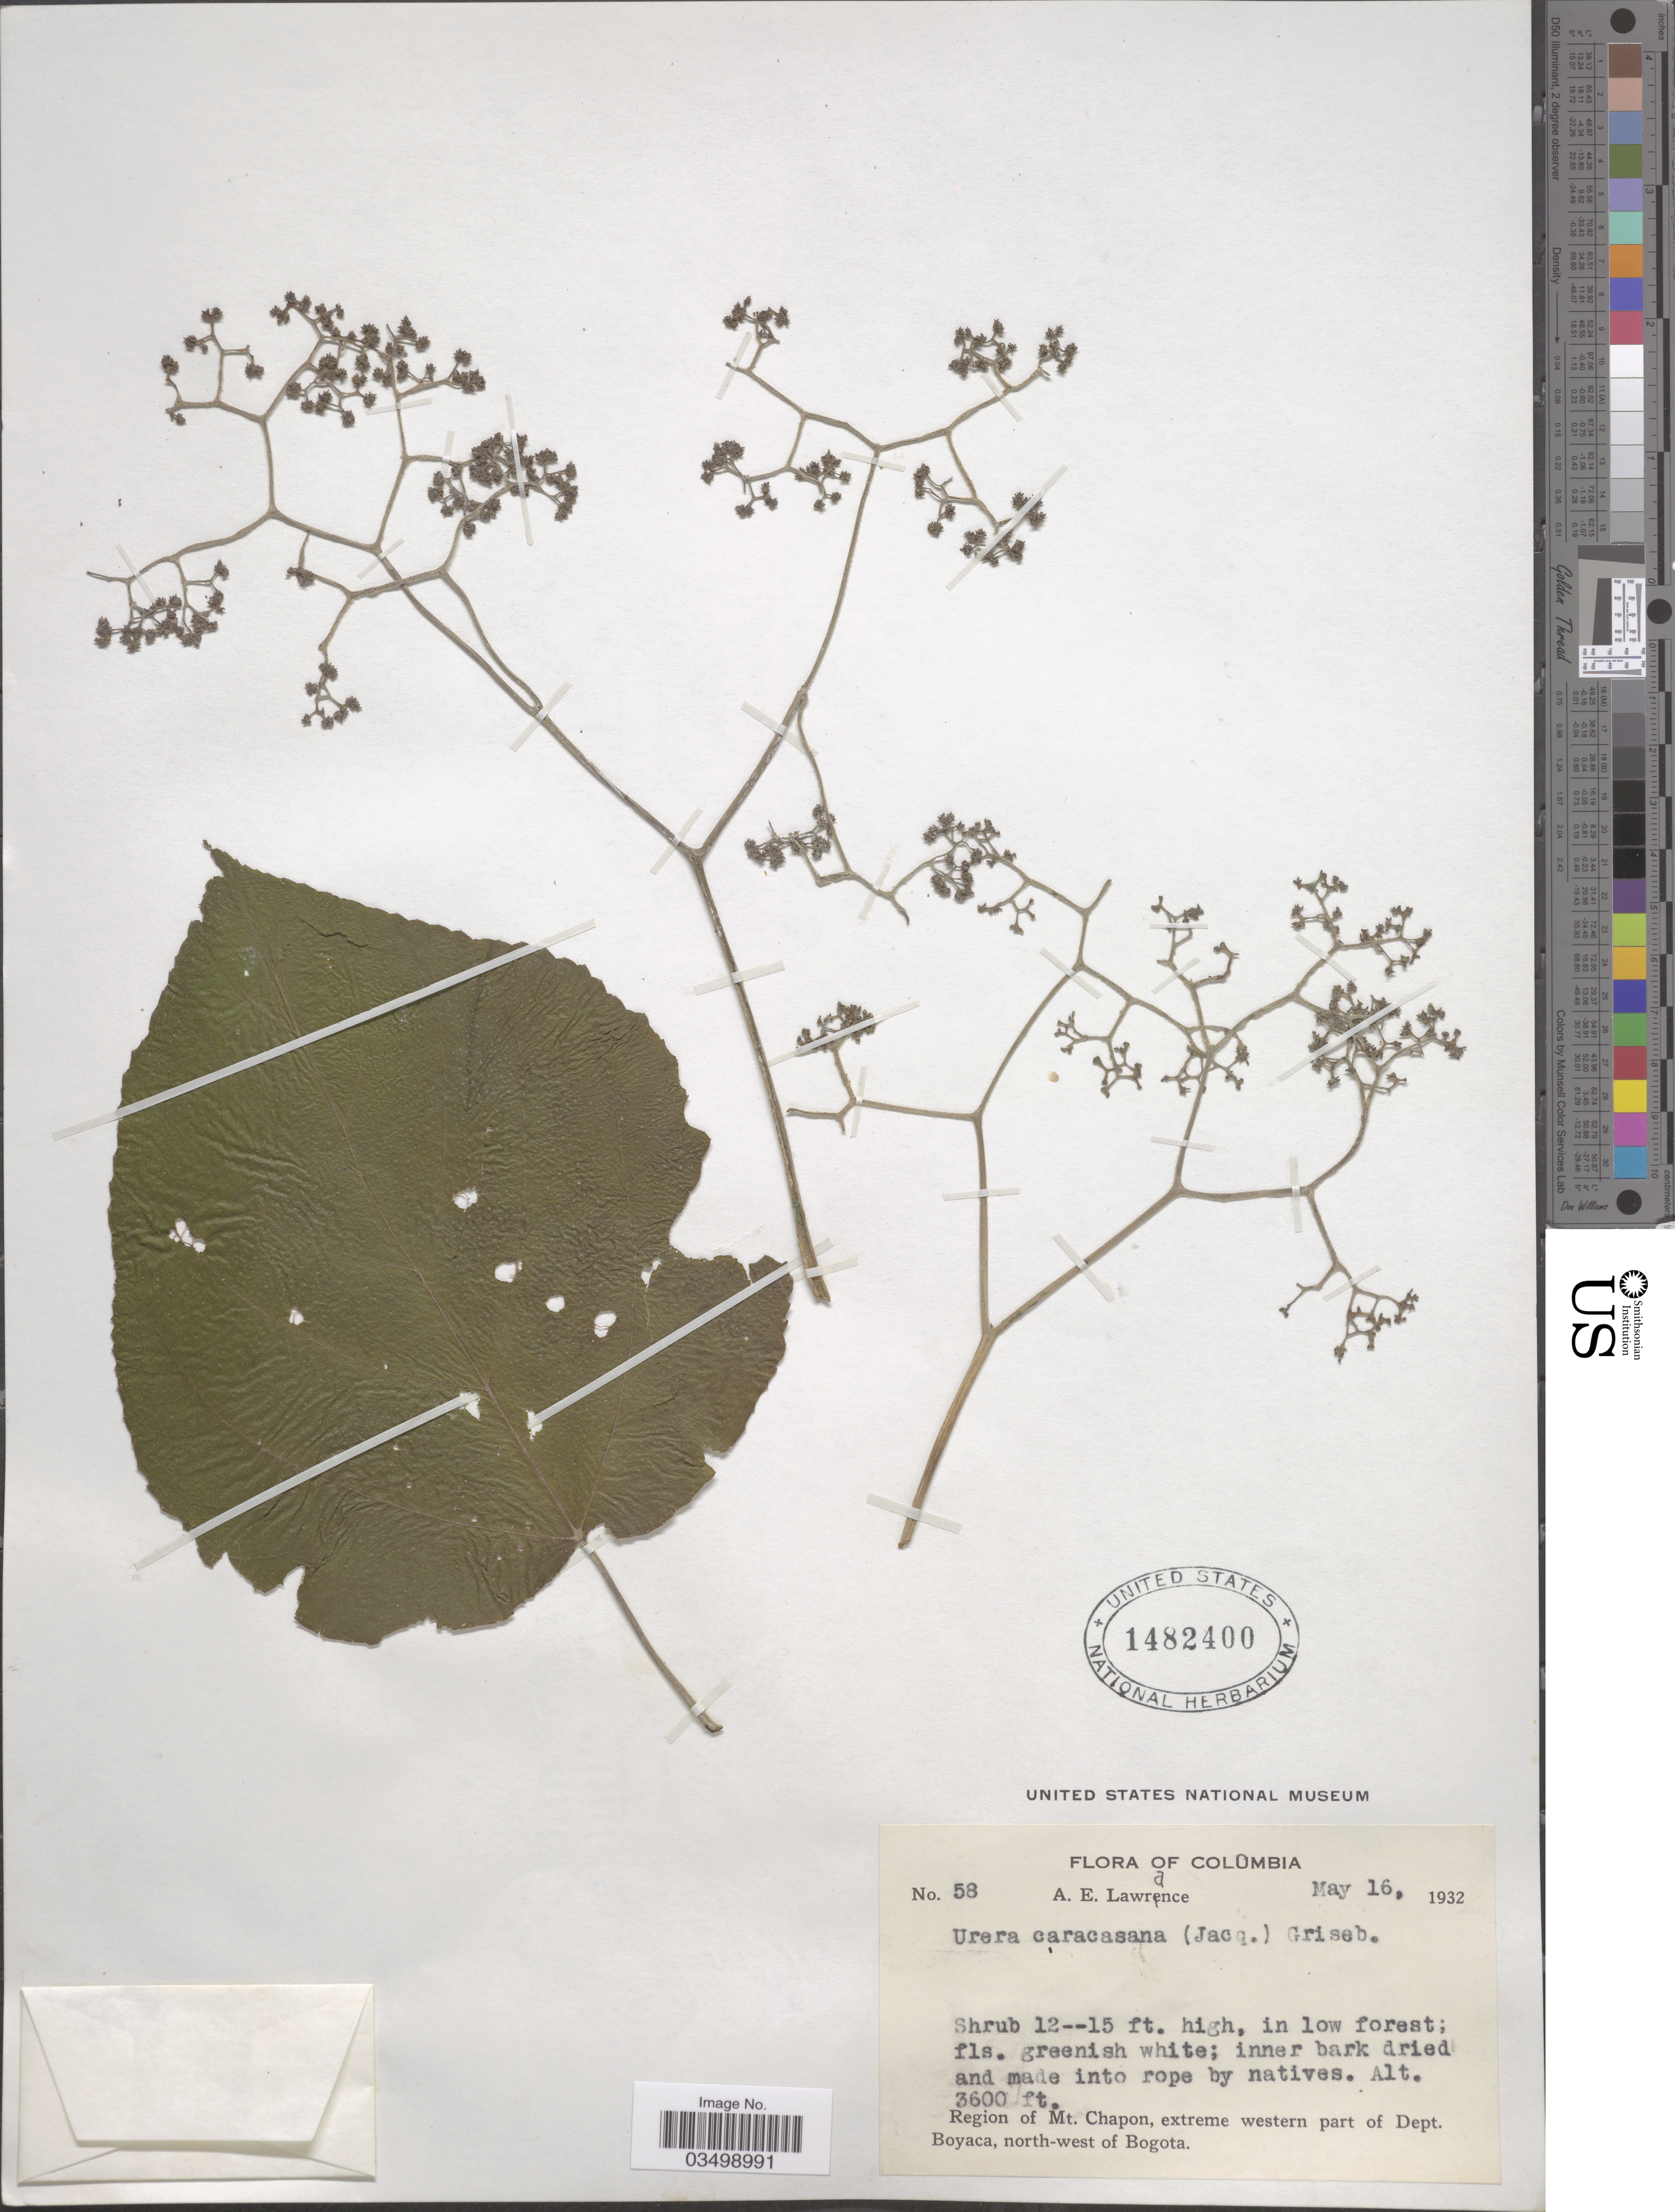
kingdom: Plantae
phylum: Tracheophyta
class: Magnoliopsida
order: Rosales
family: Urticaceae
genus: Urera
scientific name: Urera caracasana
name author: (Jacq.) Gaudich. ex Griseb.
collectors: A. Lawrance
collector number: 58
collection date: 1932-05-16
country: Colombia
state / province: Boyacá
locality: Region of Mt. Chapon, extreme western part of Dept. Boyaca, north-west of Bogota.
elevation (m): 1097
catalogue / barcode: US 1482400